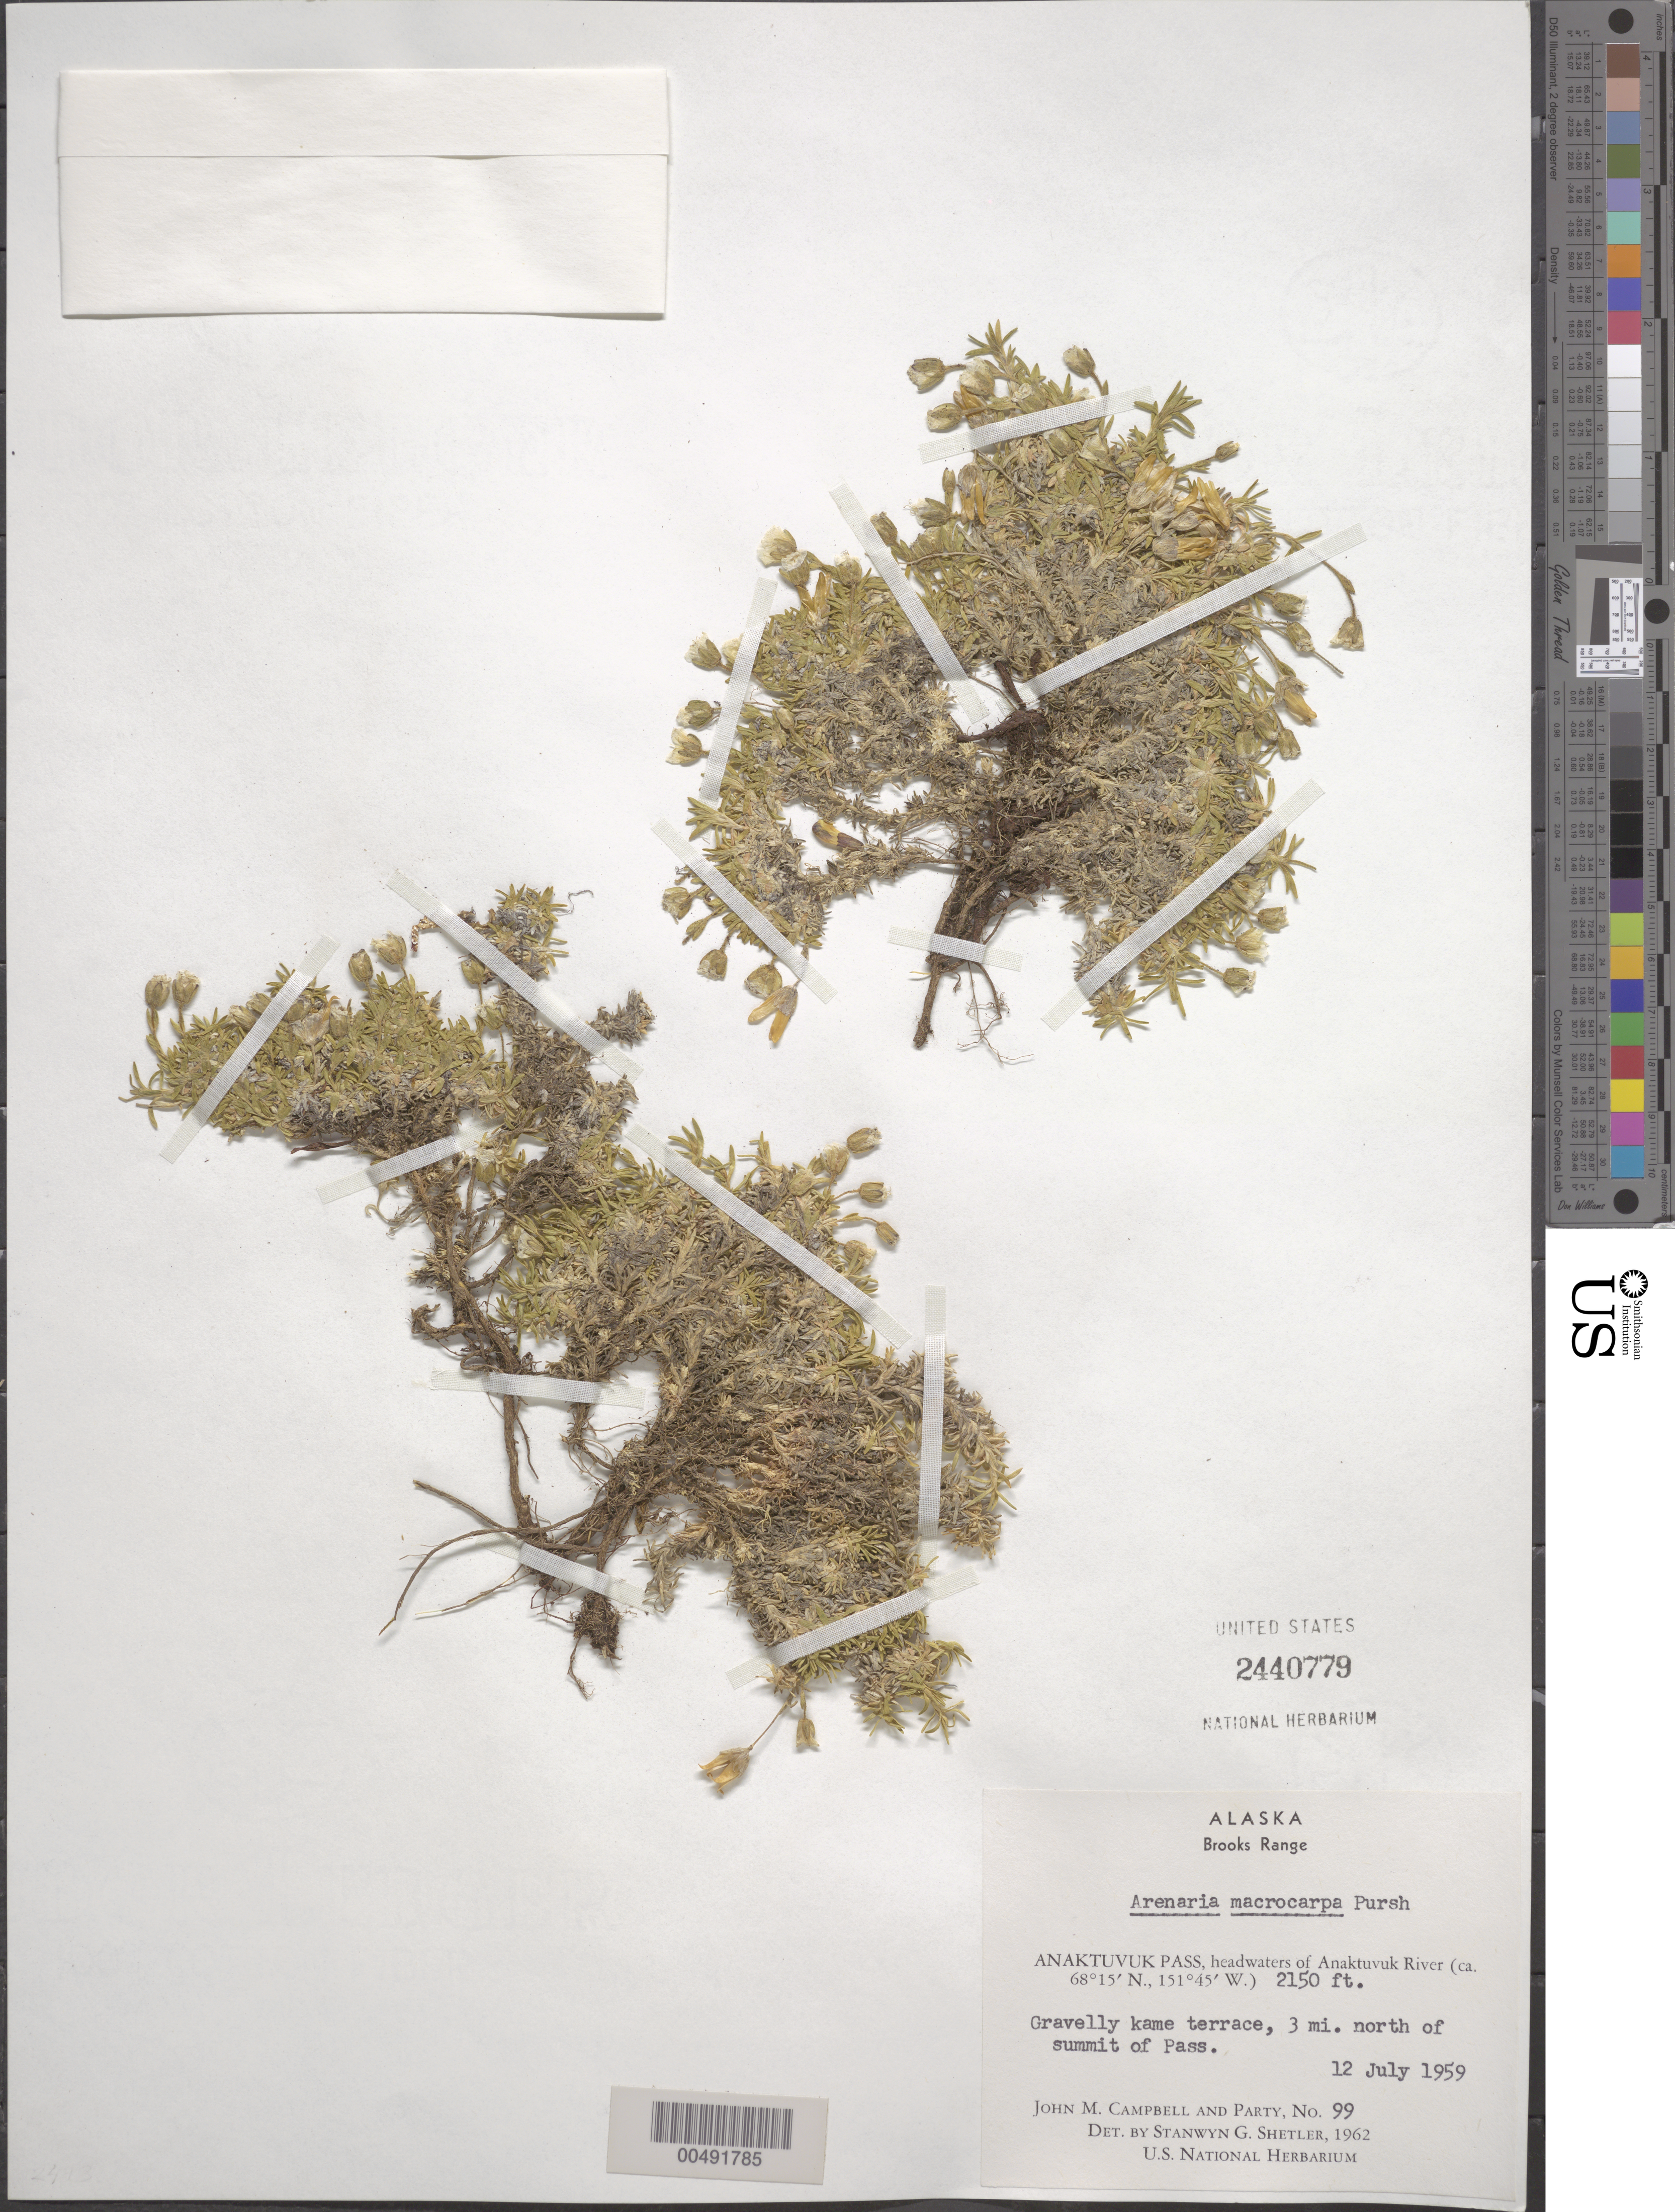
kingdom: Plantae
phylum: Tracheophyta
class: Magnoliopsida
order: Caryophyllales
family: Caryophyllaceae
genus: Pseudocherleria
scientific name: Pseudocherleria macrocarpa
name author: (Pursh) Dillenb. & Kadereit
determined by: U.S. National Herbarium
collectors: J. M. Campbell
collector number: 99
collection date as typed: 12 Jul 1959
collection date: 1959-07-12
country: United States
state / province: Alaska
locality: Brooks Range, 3 mi. N of summit of Anaktuvuk Pass, headwaters of Anaktuvuk River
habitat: gravelly kame terrace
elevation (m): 655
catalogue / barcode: US 2440779